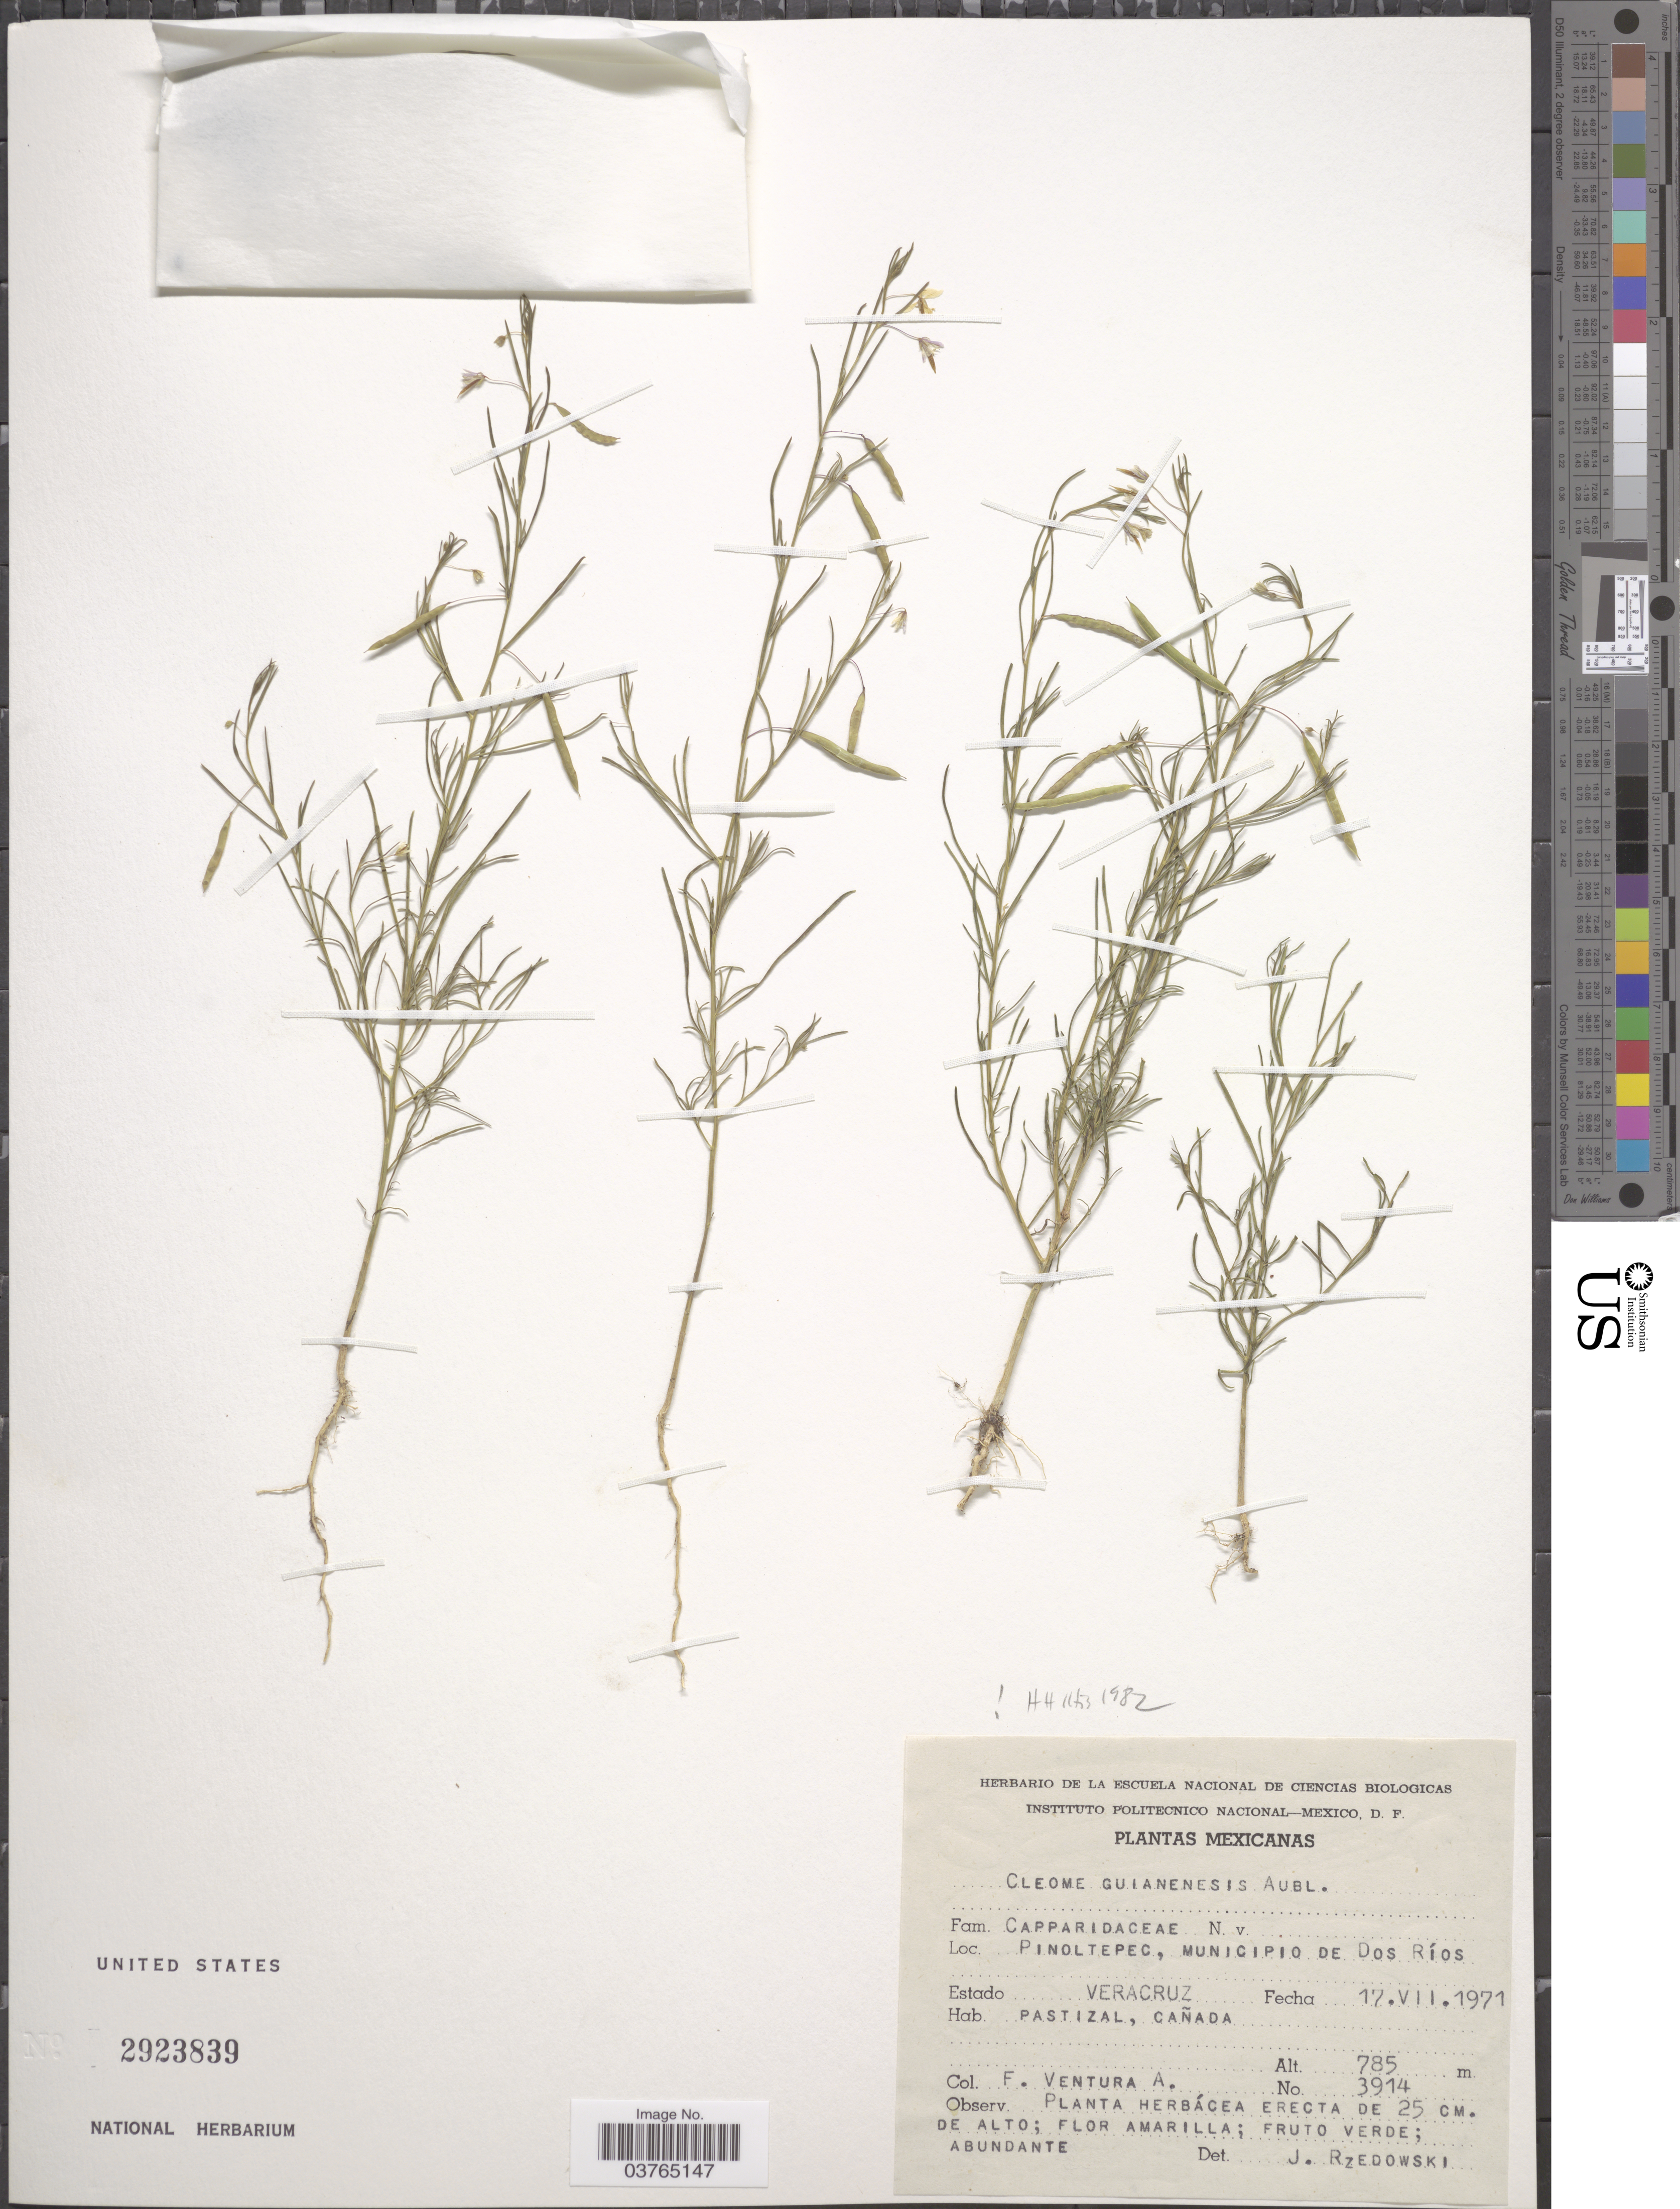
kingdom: Plantae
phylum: Tracheophyta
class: Magnoliopsida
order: Brassicales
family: Cleomaceae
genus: Physostemon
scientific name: Physostemon guianensis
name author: (Aubl.) Malme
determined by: Strong, M. T., (US), Smithsonian Institution - National Museum of Natural History (UNITED STATES)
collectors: F. Ventura A.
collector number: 3914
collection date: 1971-07-17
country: Mexico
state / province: Veracruz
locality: Pinoltepec, Municipio de Dos Ríos. Estado Veracruz.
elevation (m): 785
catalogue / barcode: US 2923839